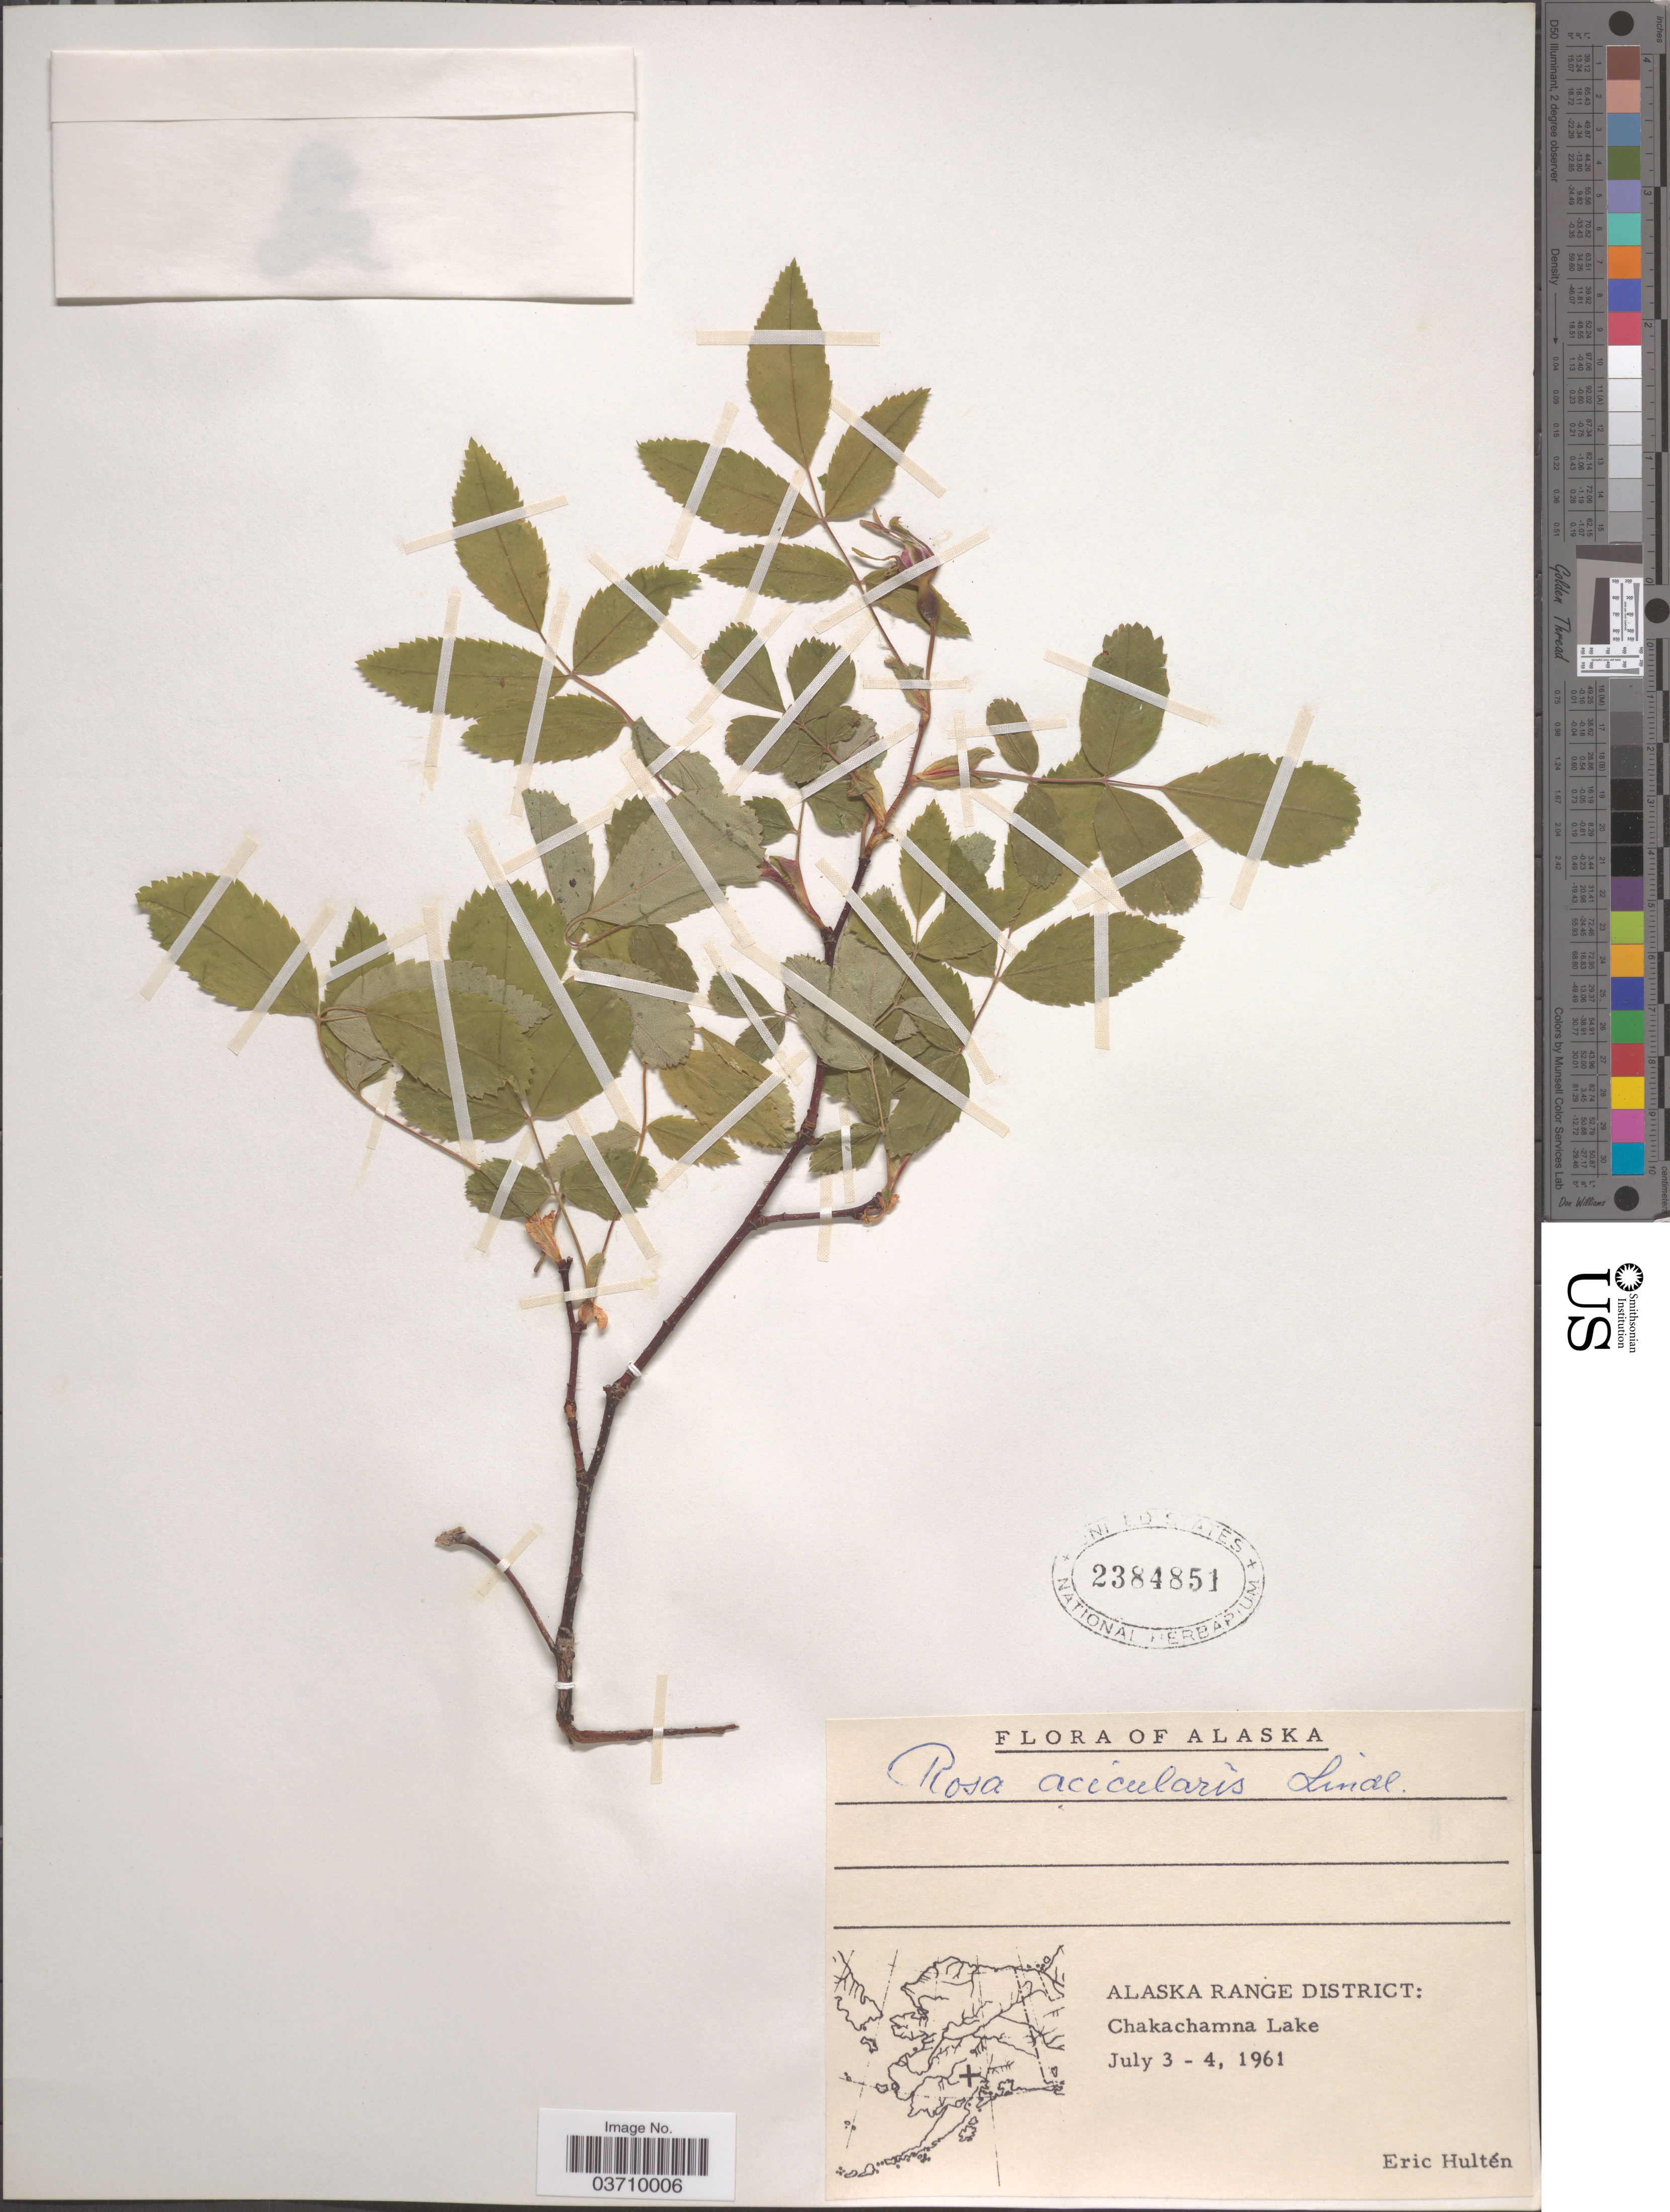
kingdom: Plantae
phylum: Tracheophyta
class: Magnoliopsida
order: Rosales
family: Rosaceae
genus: Rosa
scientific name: Rosa acicularis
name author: Lindl.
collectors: E. G. Hultén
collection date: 1961-07-03/1961-07-04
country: United States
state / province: Alaska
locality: Alaska Range District: Chakachamna Lake.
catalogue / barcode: US 2384851